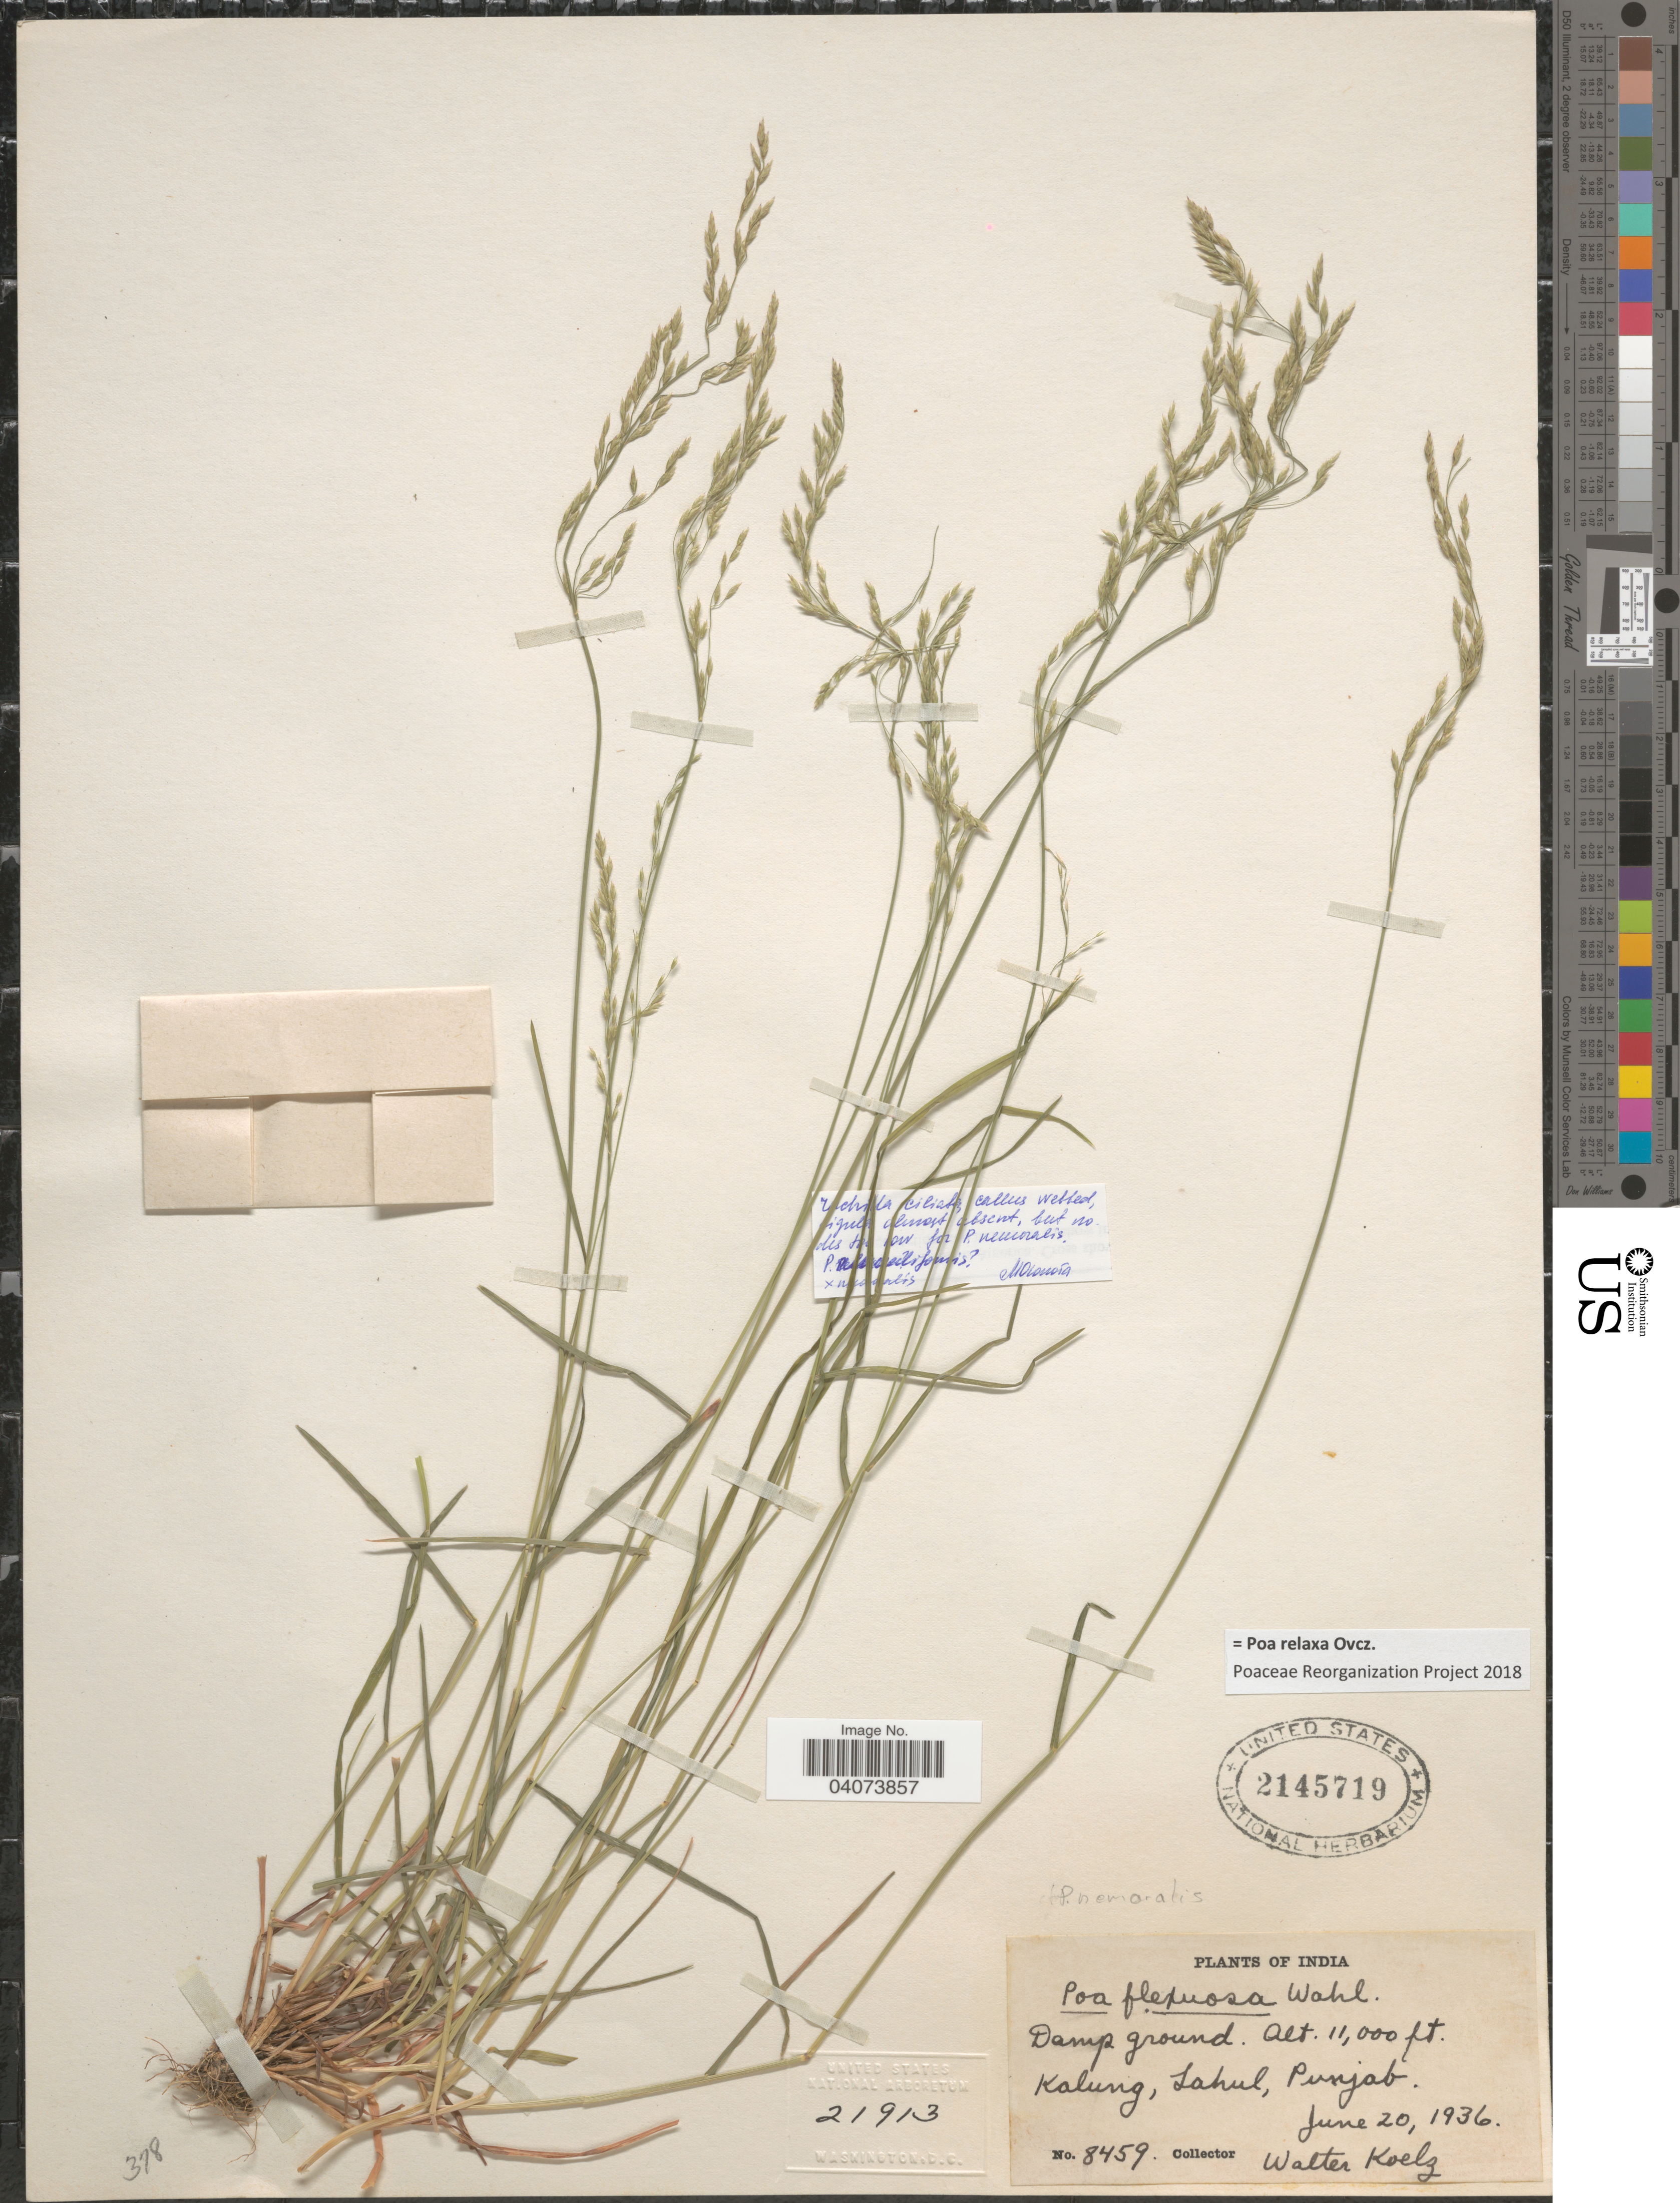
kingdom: Plantae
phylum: Tracheophyta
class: Liliopsida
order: Poales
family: Poaceae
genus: Poa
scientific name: Poa relaxa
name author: Ovcz.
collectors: W. N. Koelz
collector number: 8459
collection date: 1936-06-20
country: India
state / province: Punjab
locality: Kalung, Lahul.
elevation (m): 3353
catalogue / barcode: US 2145719